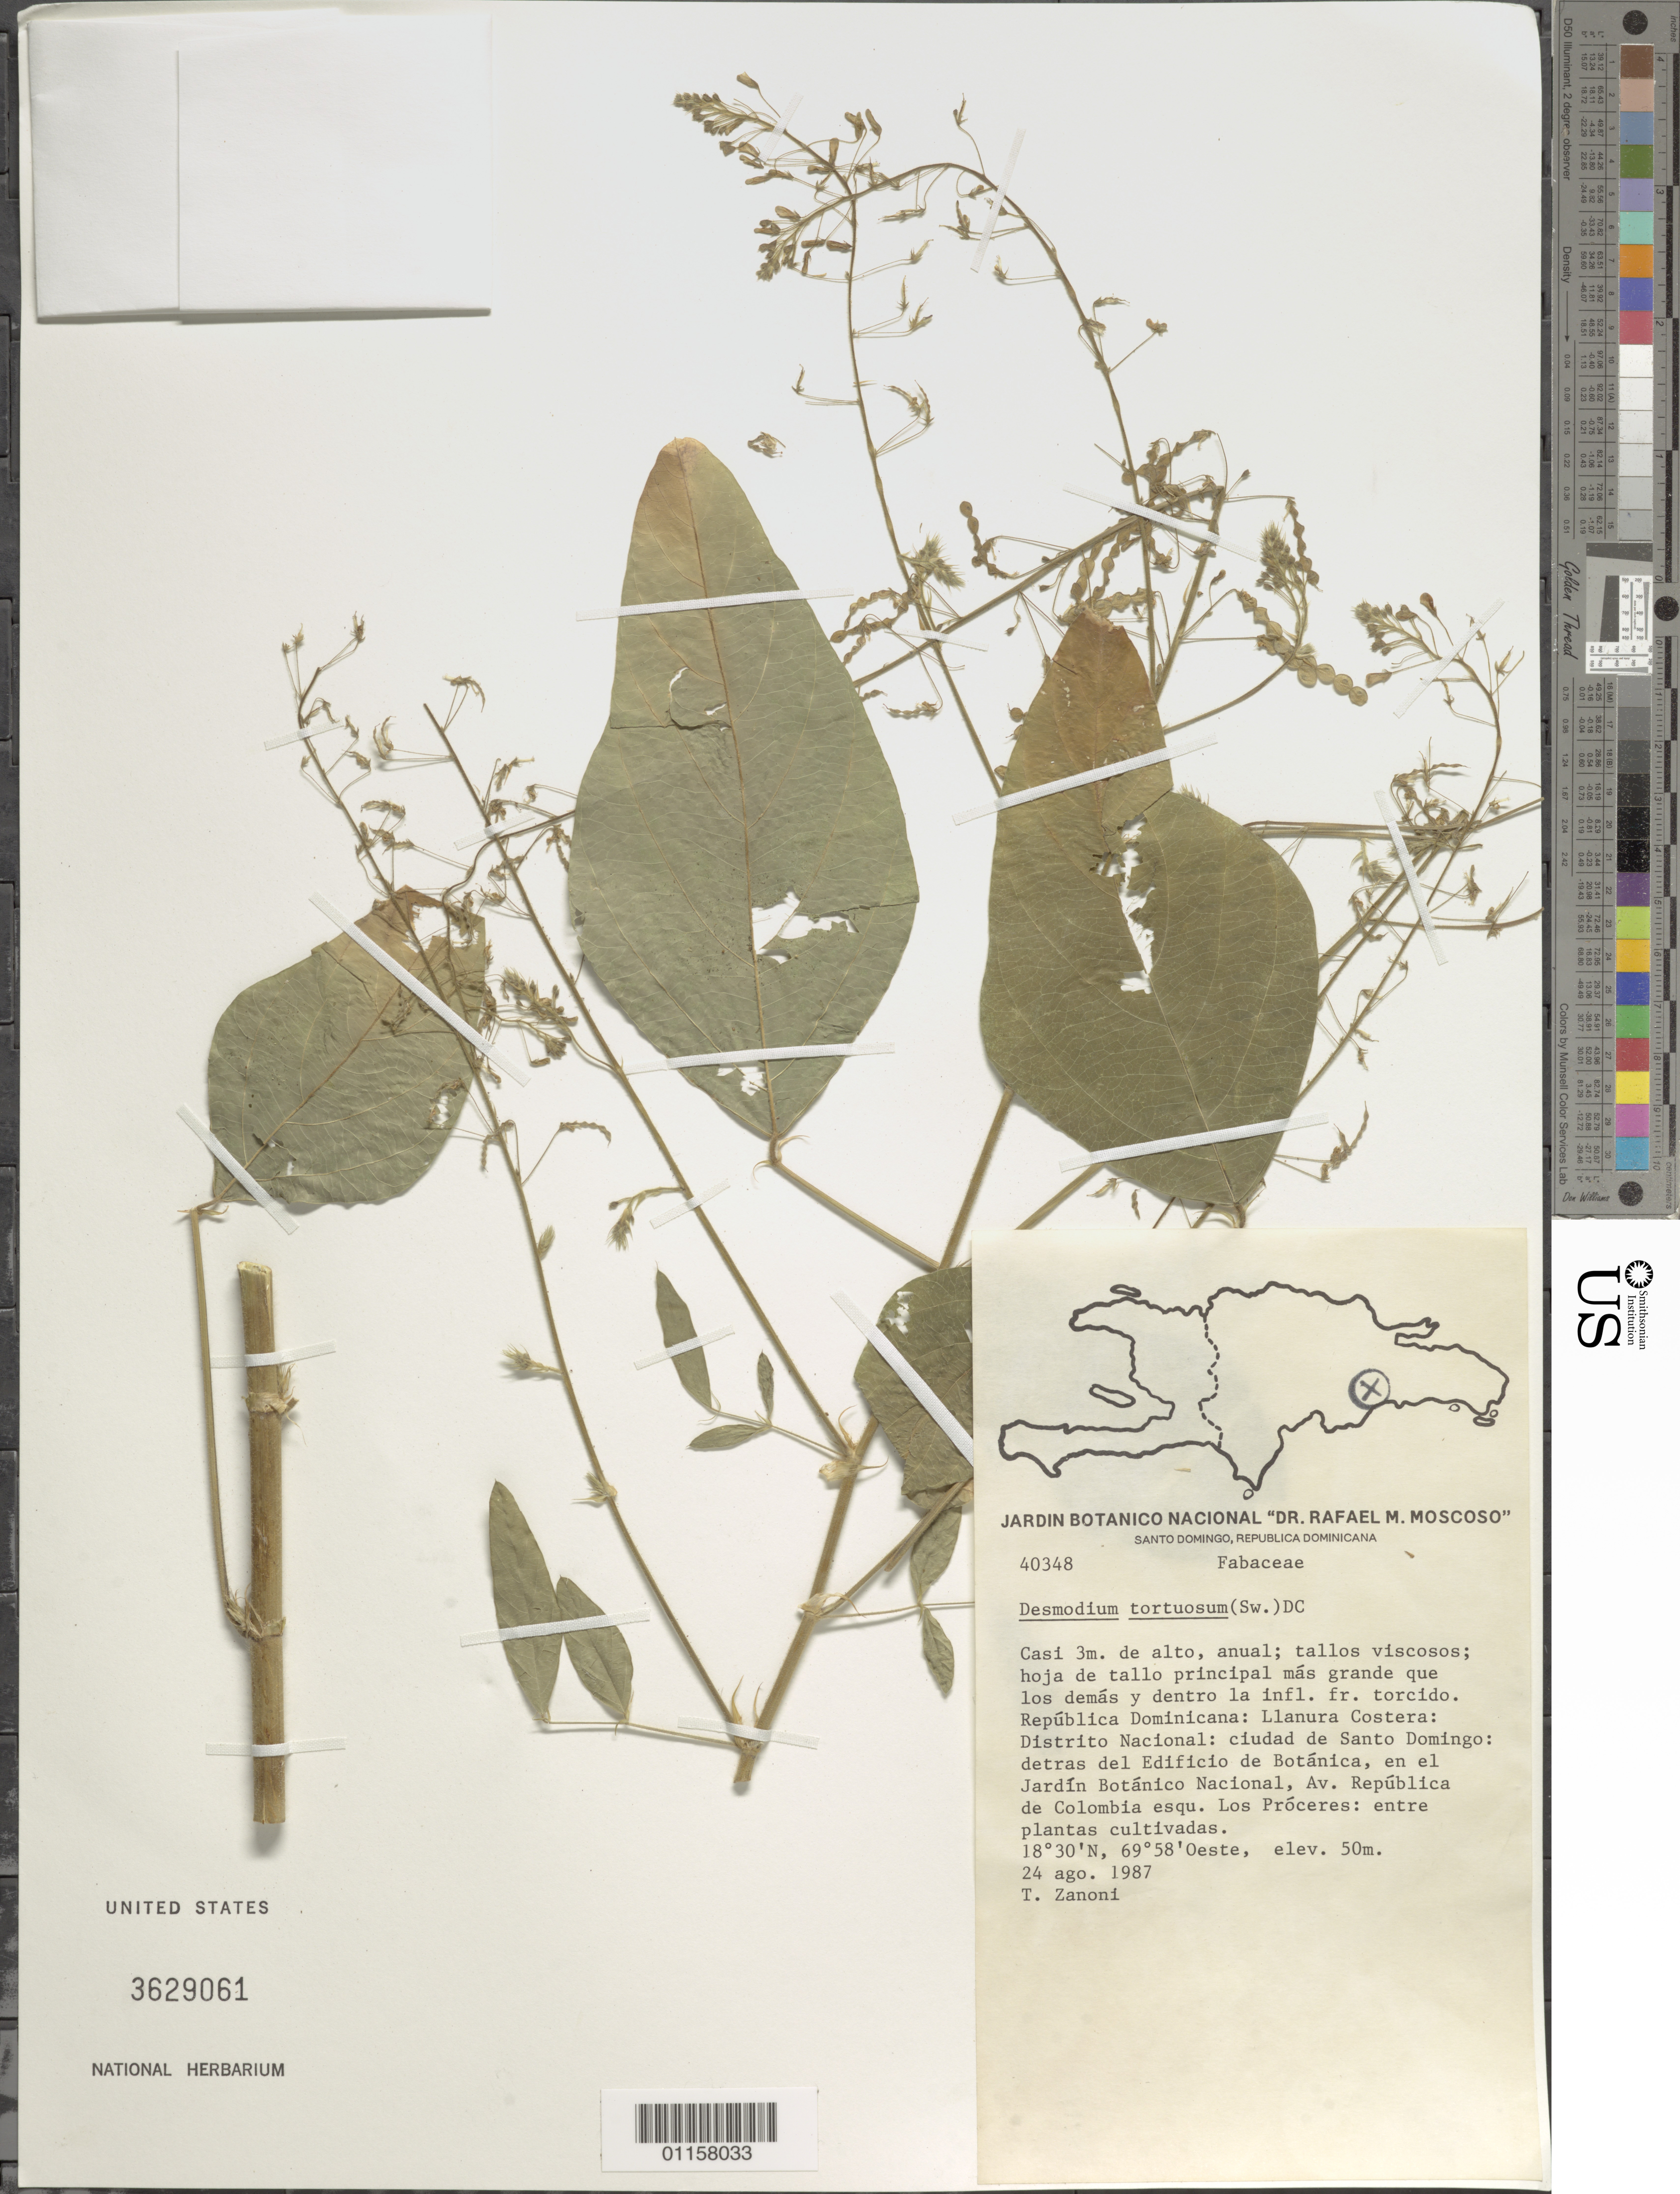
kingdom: Plantae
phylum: Tracheophyta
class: Magnoliopsida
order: Fabales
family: Fabaceae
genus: Desmodium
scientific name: Desmodium tortuosum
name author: (Sw.) DC.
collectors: T. A. Zanoni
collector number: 40348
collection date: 1987-08-24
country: Dominican Republic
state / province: Distrito Nacional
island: Hispaniola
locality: Llanura Costera; Ciudad de Santo Domingo, detras del Edificio de Botánica, en el Jardín Botánico Nacional, Av. República de Colombia esqu. Los Próceres.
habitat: Entre plantas cultivadas.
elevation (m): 50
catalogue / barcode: US 3629061